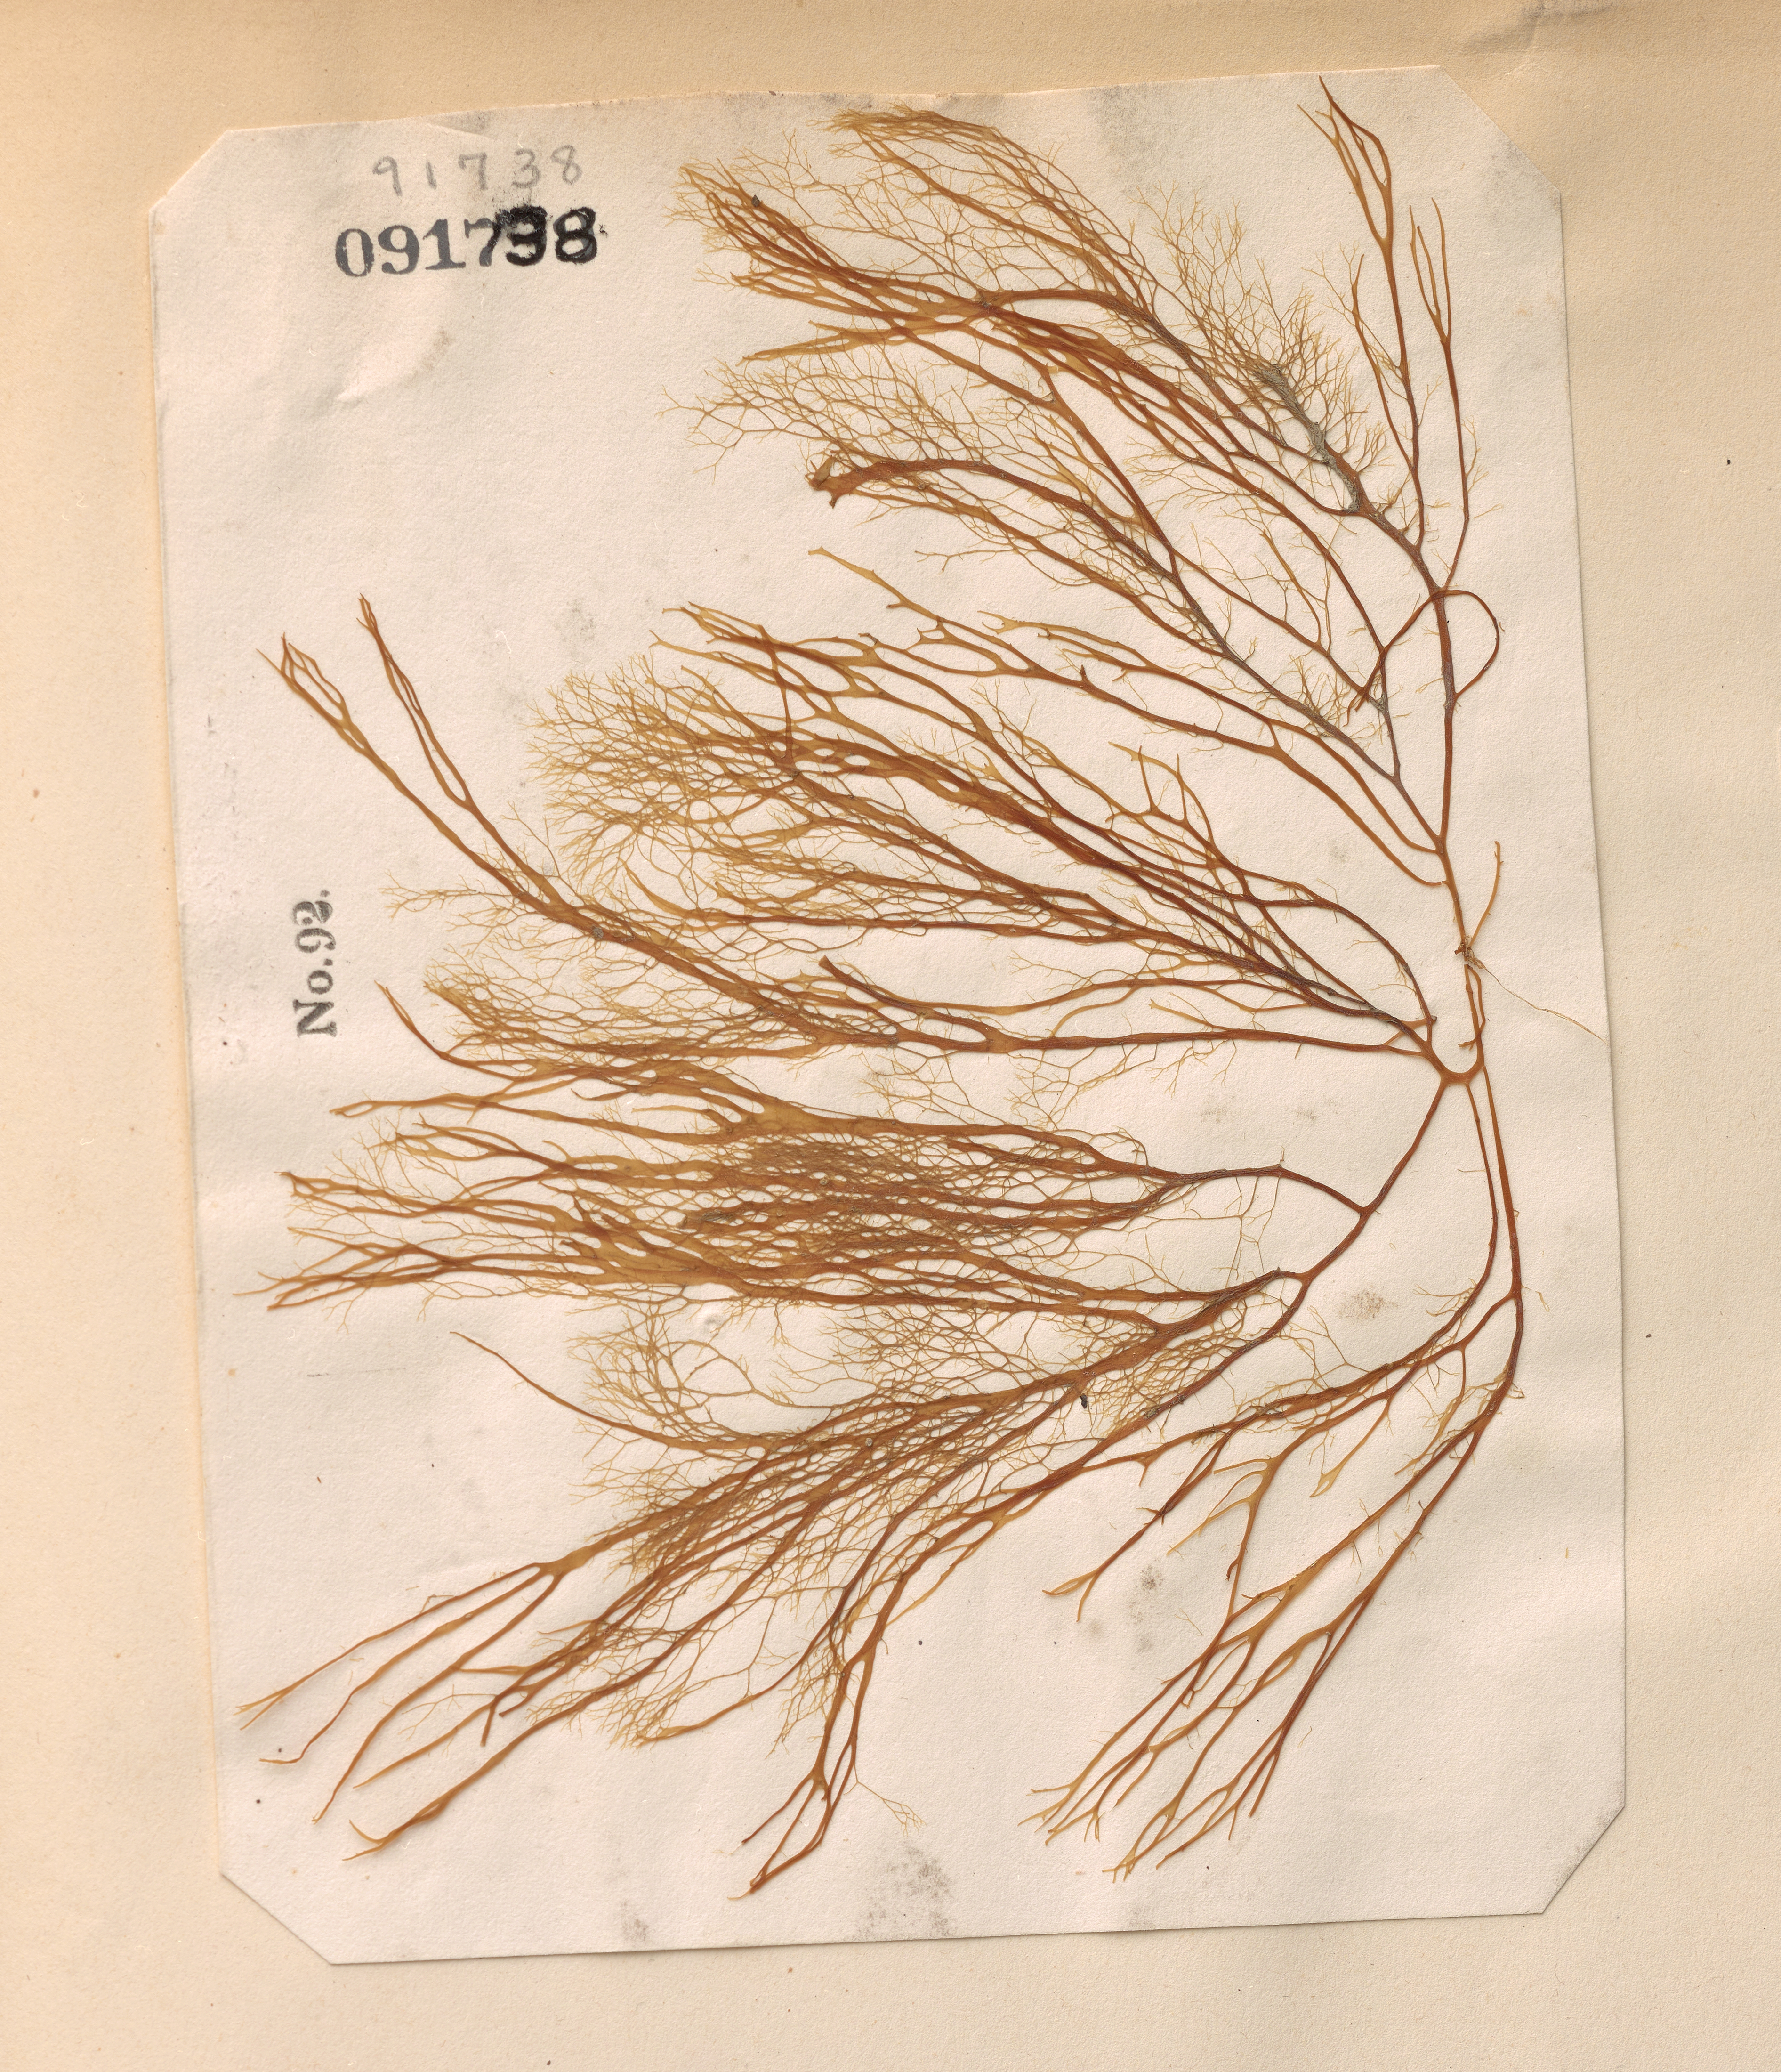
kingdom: Plantae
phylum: Rhodophyta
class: Florideophyceae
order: Gracilariales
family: Gracilariaceae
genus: Gracilaria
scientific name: Gracilaria foliifera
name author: (Forssk.) Børgesen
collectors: C. Durant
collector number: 92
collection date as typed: Sum 1850 AND -- Fal 1850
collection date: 1850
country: United States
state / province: New Jersey / New York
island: Staten Island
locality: Red Hook, Kavon Point, Jersey City, Hurlgate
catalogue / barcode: US 91738